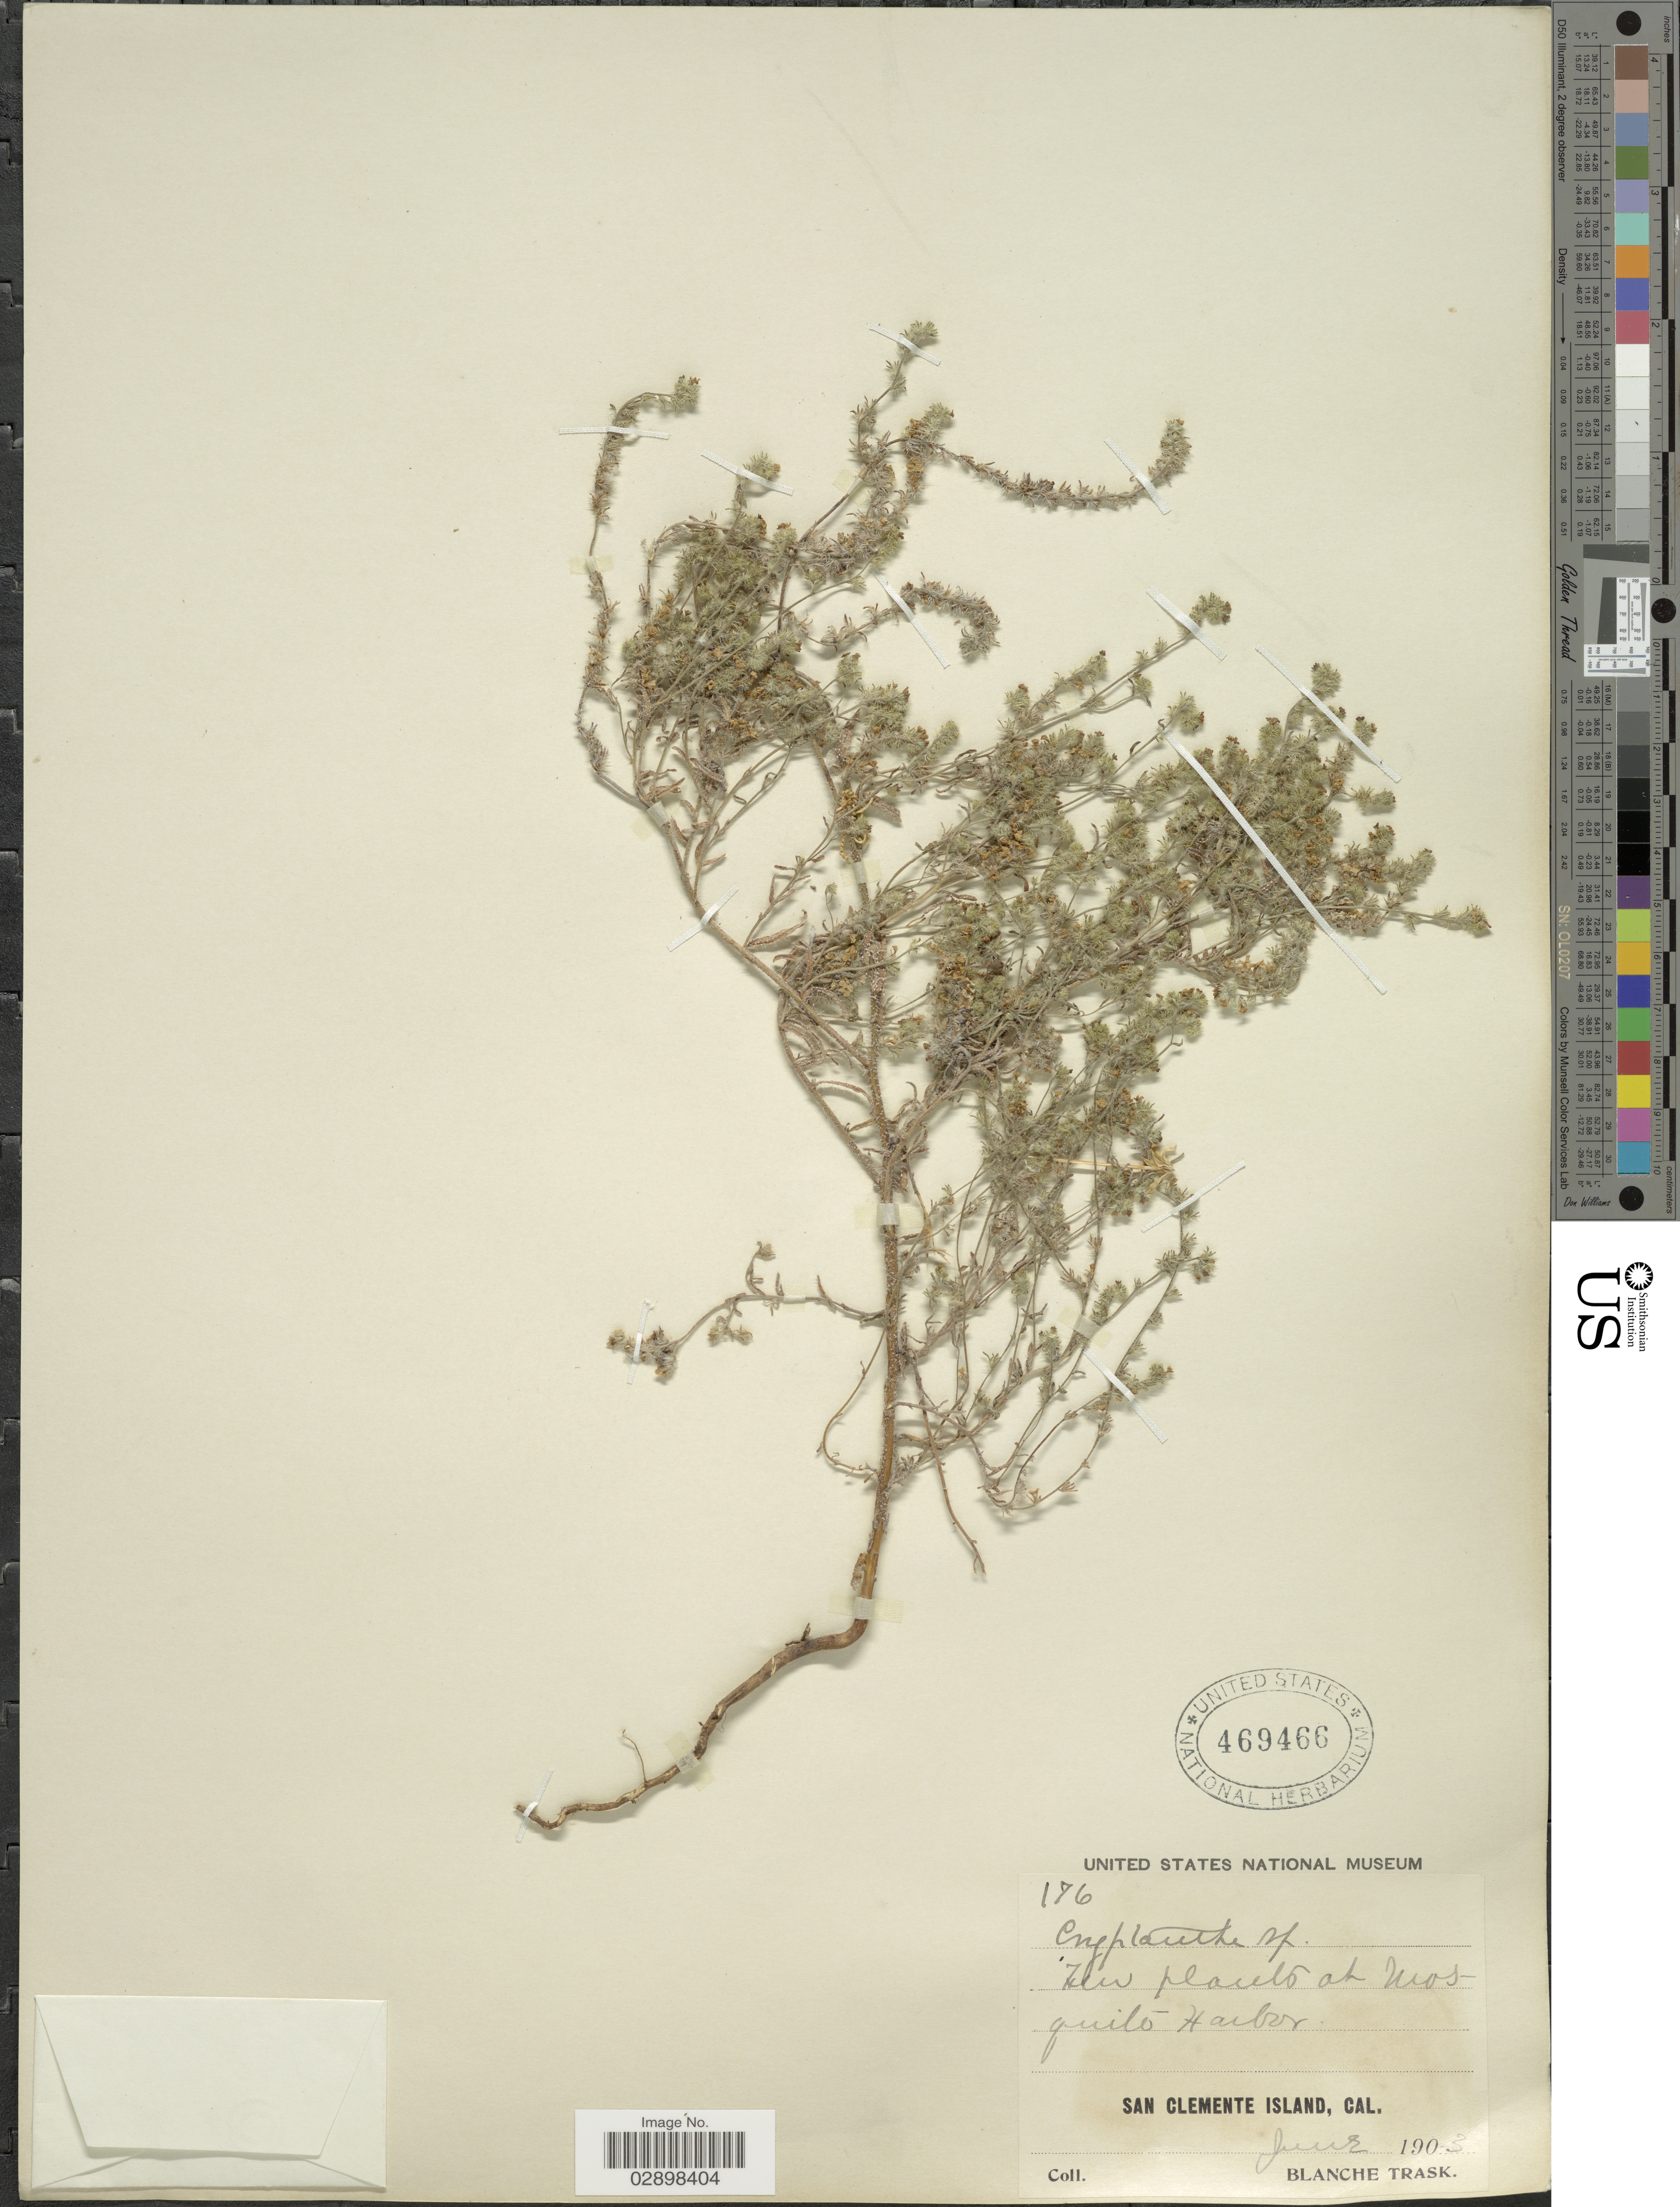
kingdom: Plantae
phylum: Tracheophyta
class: Magnoliopsida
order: Boraginales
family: Boraginaceae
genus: Cryptantha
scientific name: Cryptantha sp.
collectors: B. Trask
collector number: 176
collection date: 1903-06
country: United States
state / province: California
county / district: Los Angeles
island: San Clemente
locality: Mosquito Harbor, San Clemente Island.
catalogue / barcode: US 469466